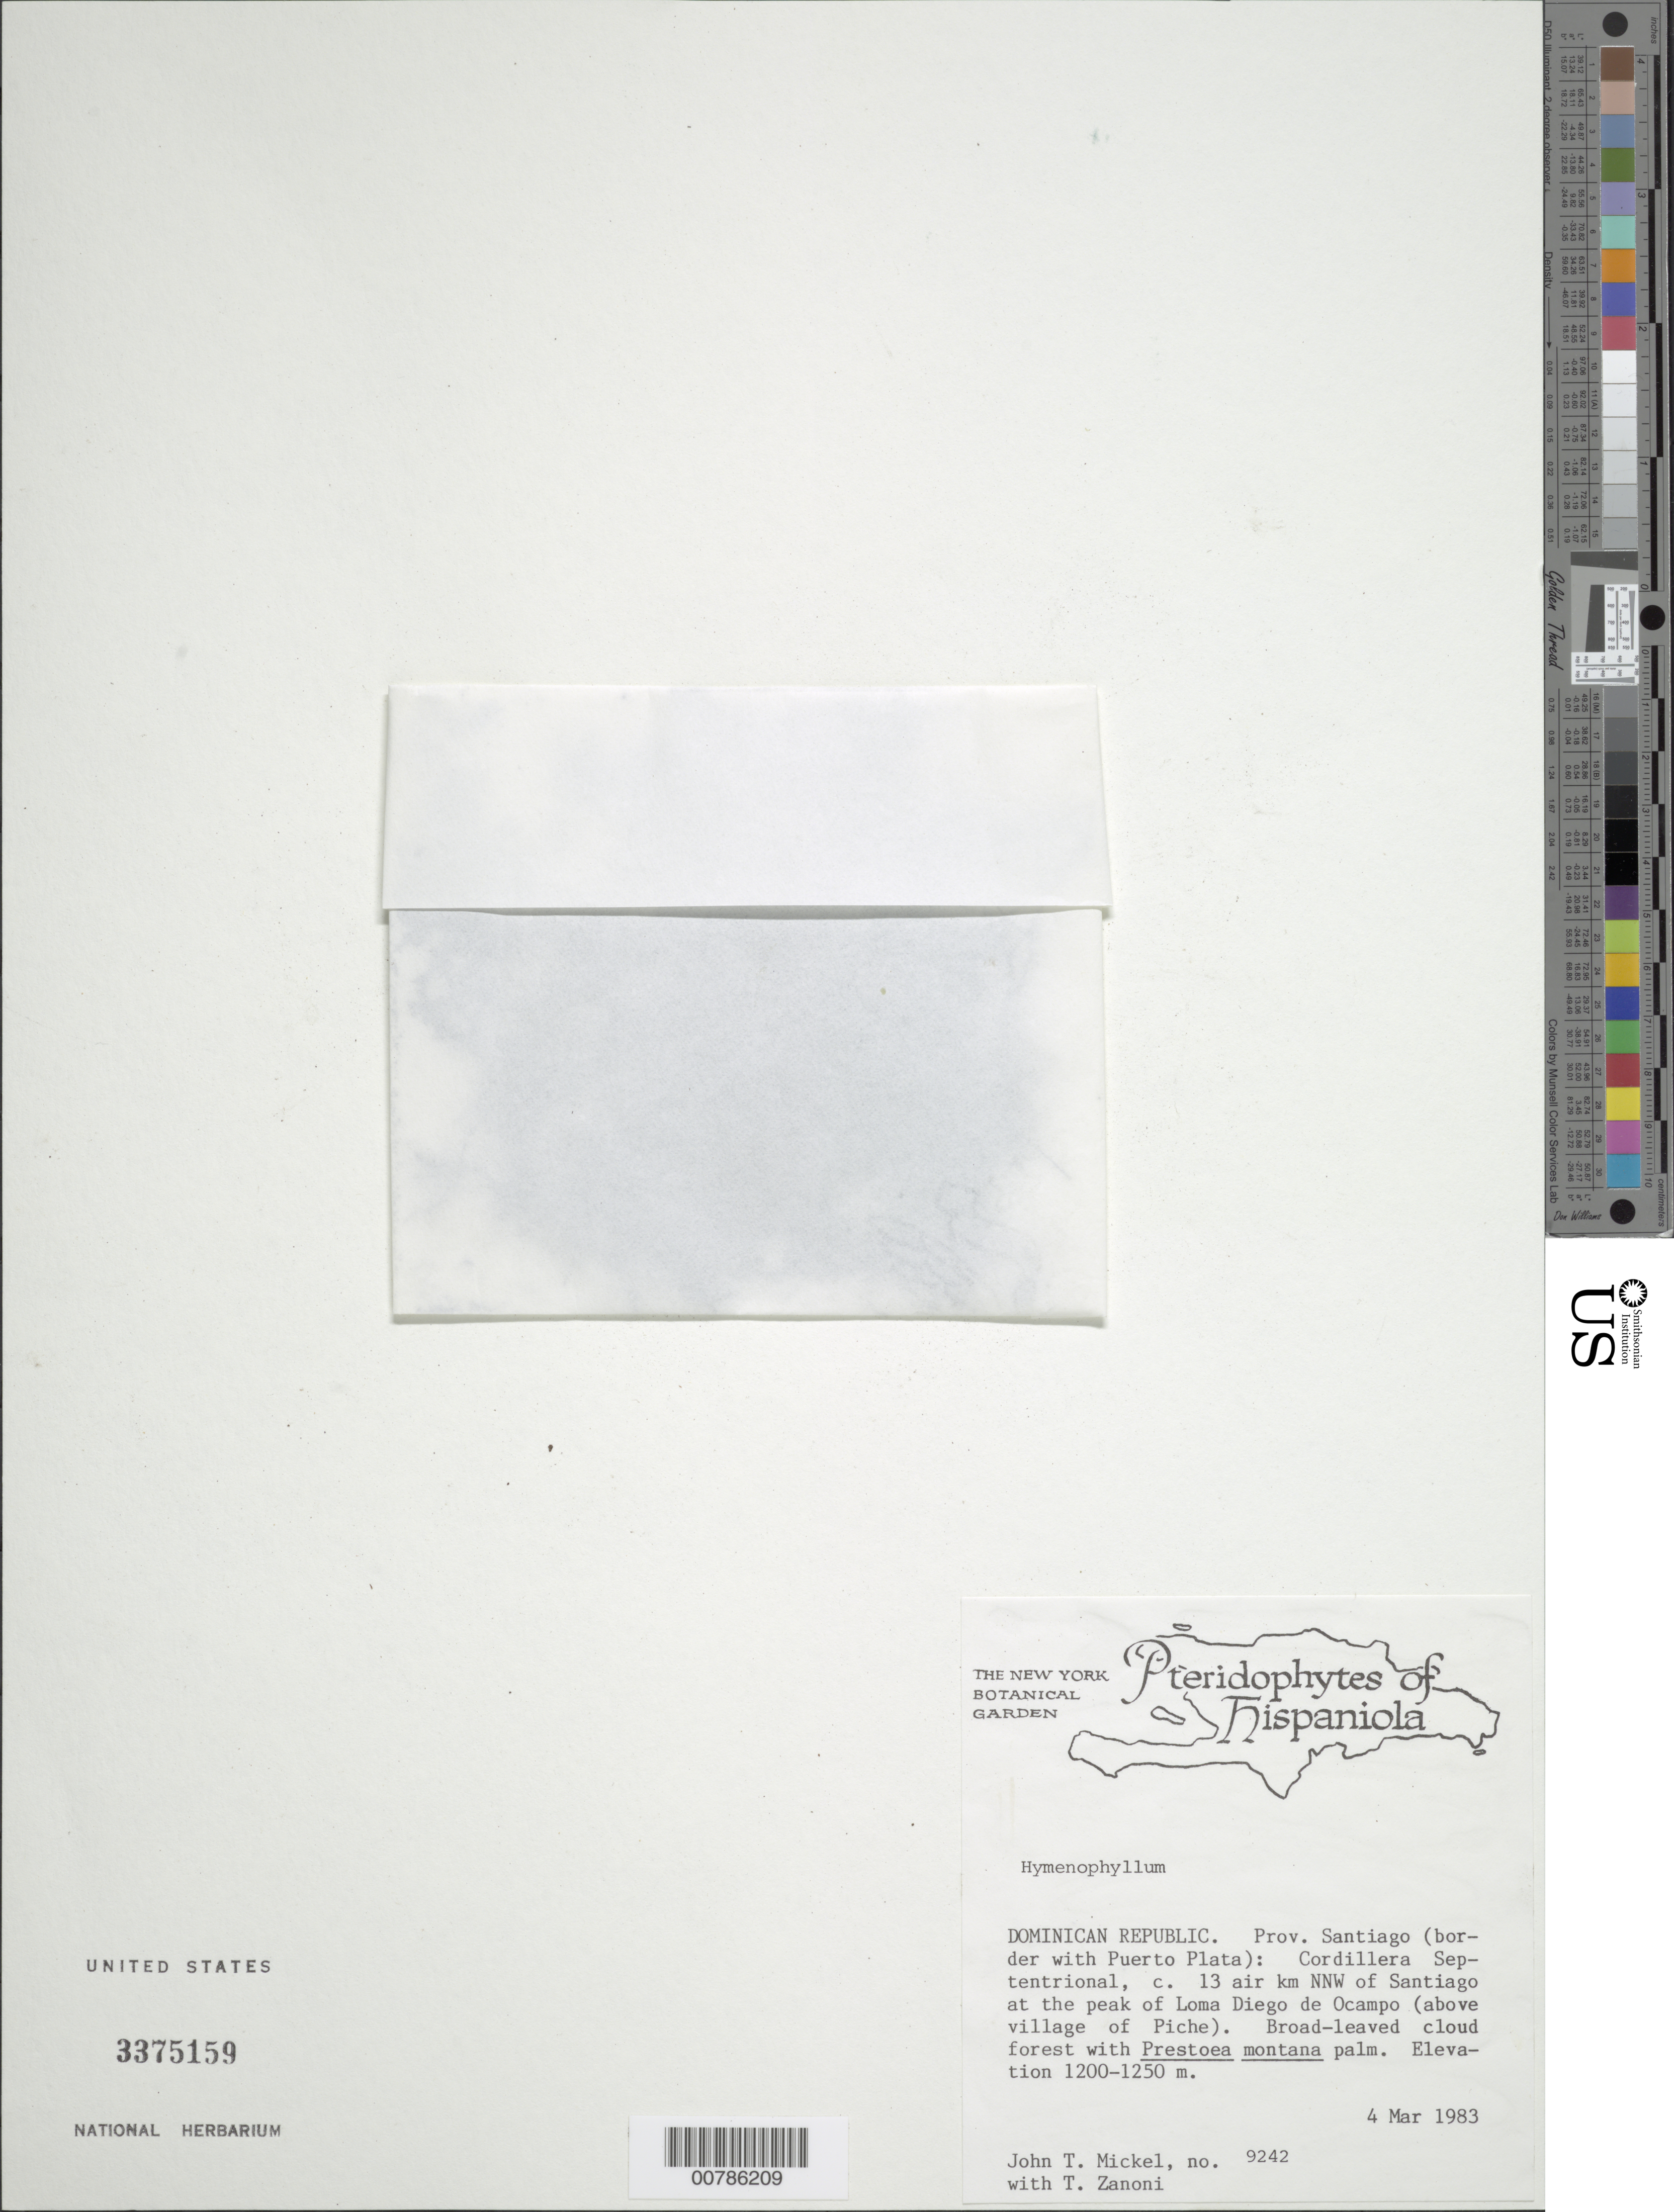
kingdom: Plantae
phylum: Tracheophyta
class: Polypodiopsida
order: Hymenophyllales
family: Hymenophyllaceae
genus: Hymenophyllum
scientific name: Hymenophyllum sp.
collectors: J. T. Mickel, T. Mickel, M. Mejia & J. Pimentel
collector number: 9242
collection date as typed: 04 Mar 1983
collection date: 1983-03-04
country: Dominican Republic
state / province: Santiago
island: Hispaniola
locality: Cordillera Septentrional, 13 air km NNW of Santiago at peak of Loma Diego de Ocampo (above village of Piche)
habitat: Broad-leaved cloud forest with Prestoea montana palm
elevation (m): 1200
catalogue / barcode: US 3375159